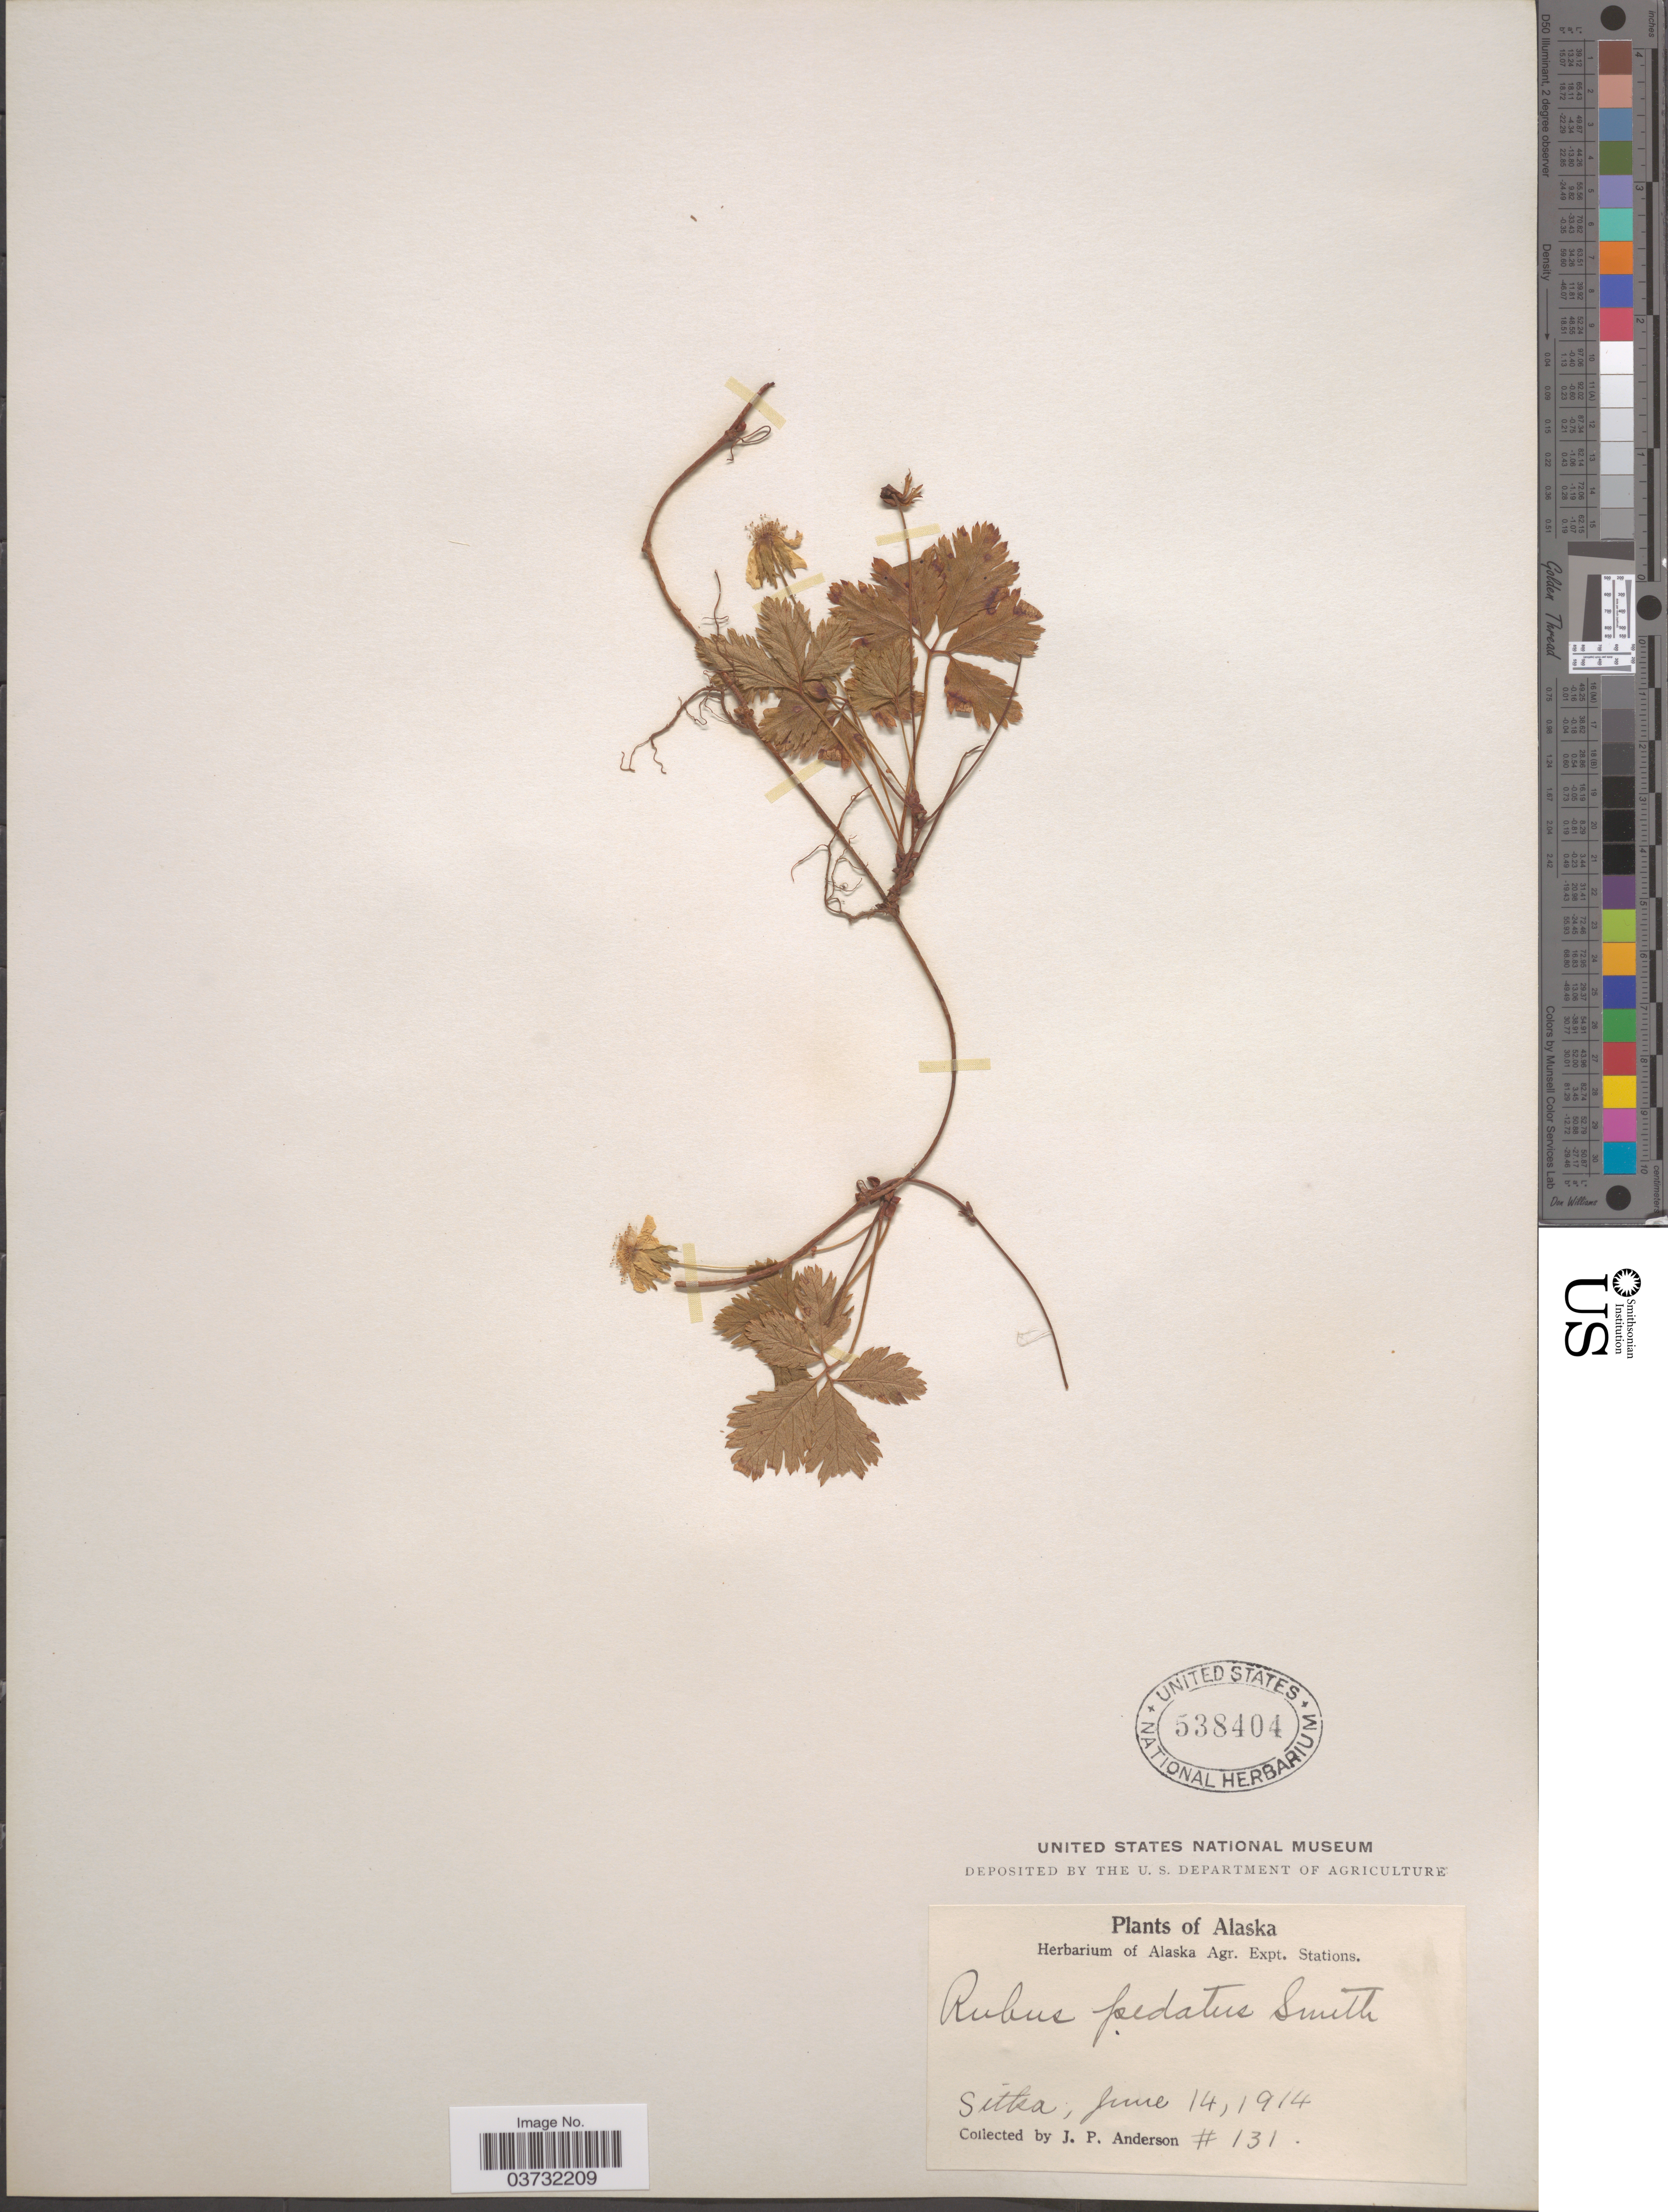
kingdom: Plantae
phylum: Tracheophyta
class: Magnoliopsida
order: Rosales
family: Rosaceae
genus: Rubus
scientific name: Rubus pedatus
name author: Sm.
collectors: J. P. Anderson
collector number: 131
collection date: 1914-06-14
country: United States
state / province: Alaska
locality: Sitka.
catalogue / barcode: US 538404